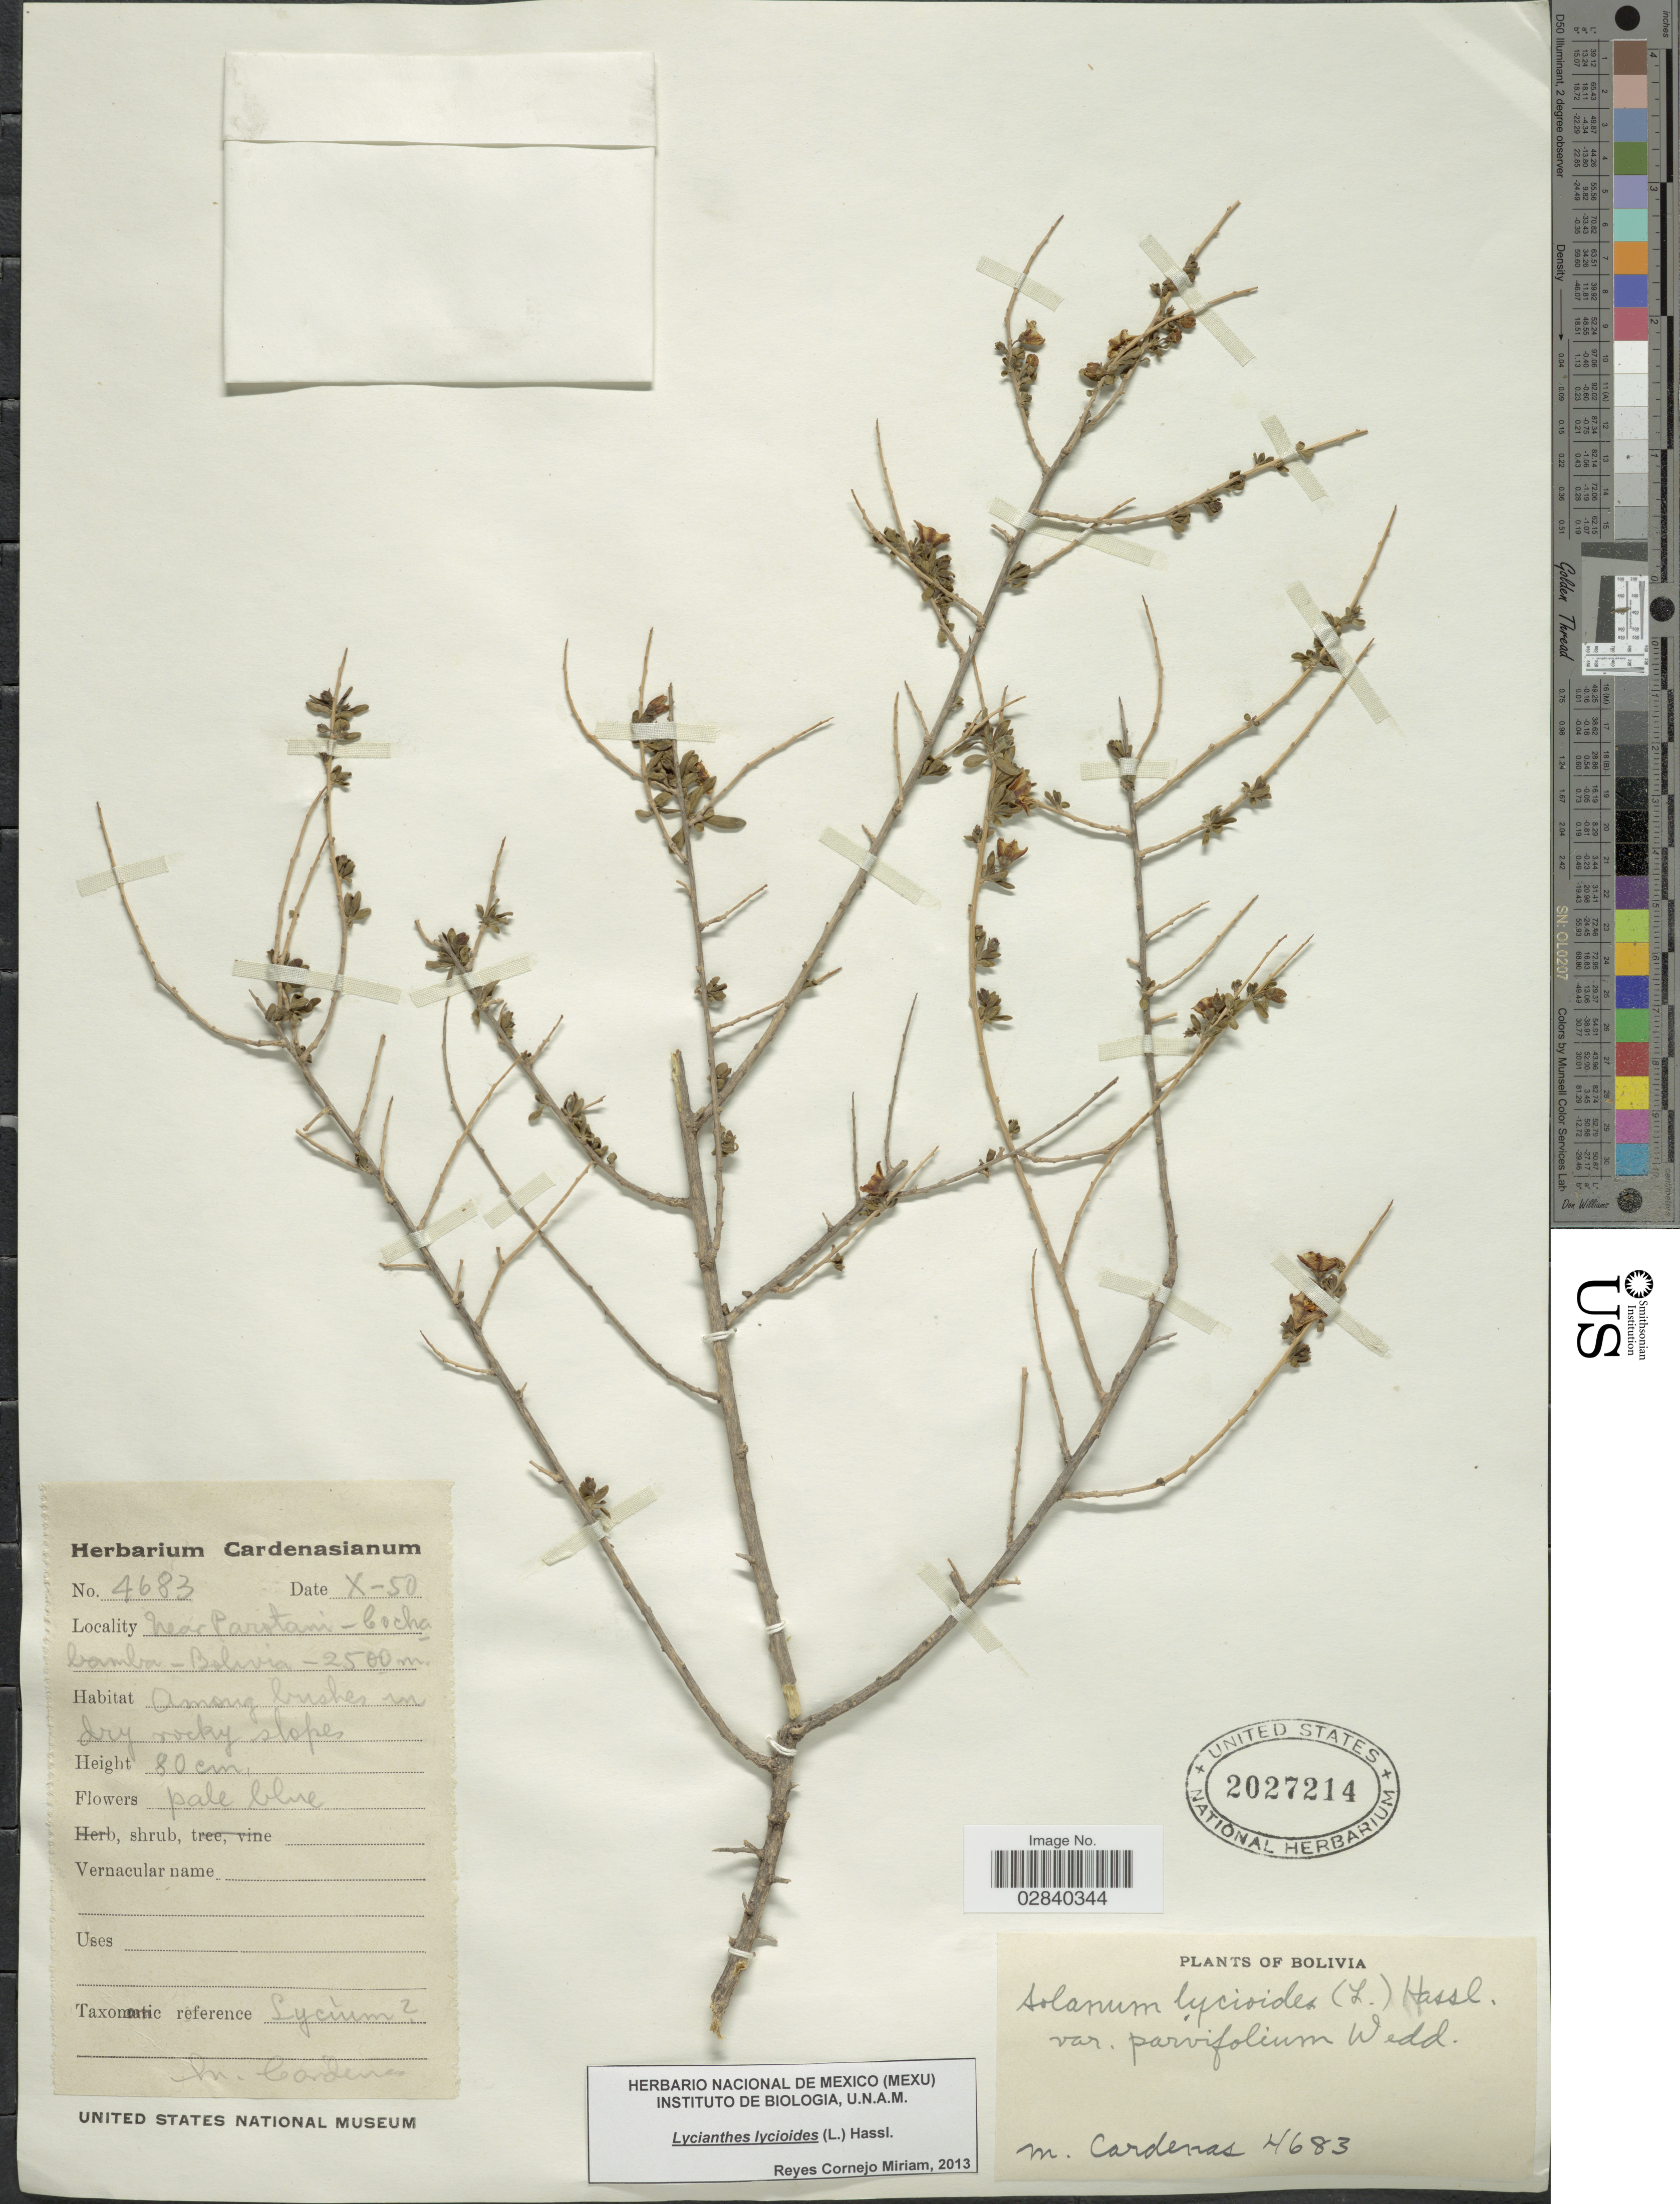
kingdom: Plantae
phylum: Tracheophyta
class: Magnoliopsida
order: Solanales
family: Solanaceae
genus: Lycianthes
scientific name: Lycianthes lycioides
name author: (L.) Hassl.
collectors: M. Cárdenas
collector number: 4683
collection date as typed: Transcribed d/m/y: /10/50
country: Bolivia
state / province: Cochabamba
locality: Near Parotani - Cochabamba.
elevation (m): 2500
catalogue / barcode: US 2027214